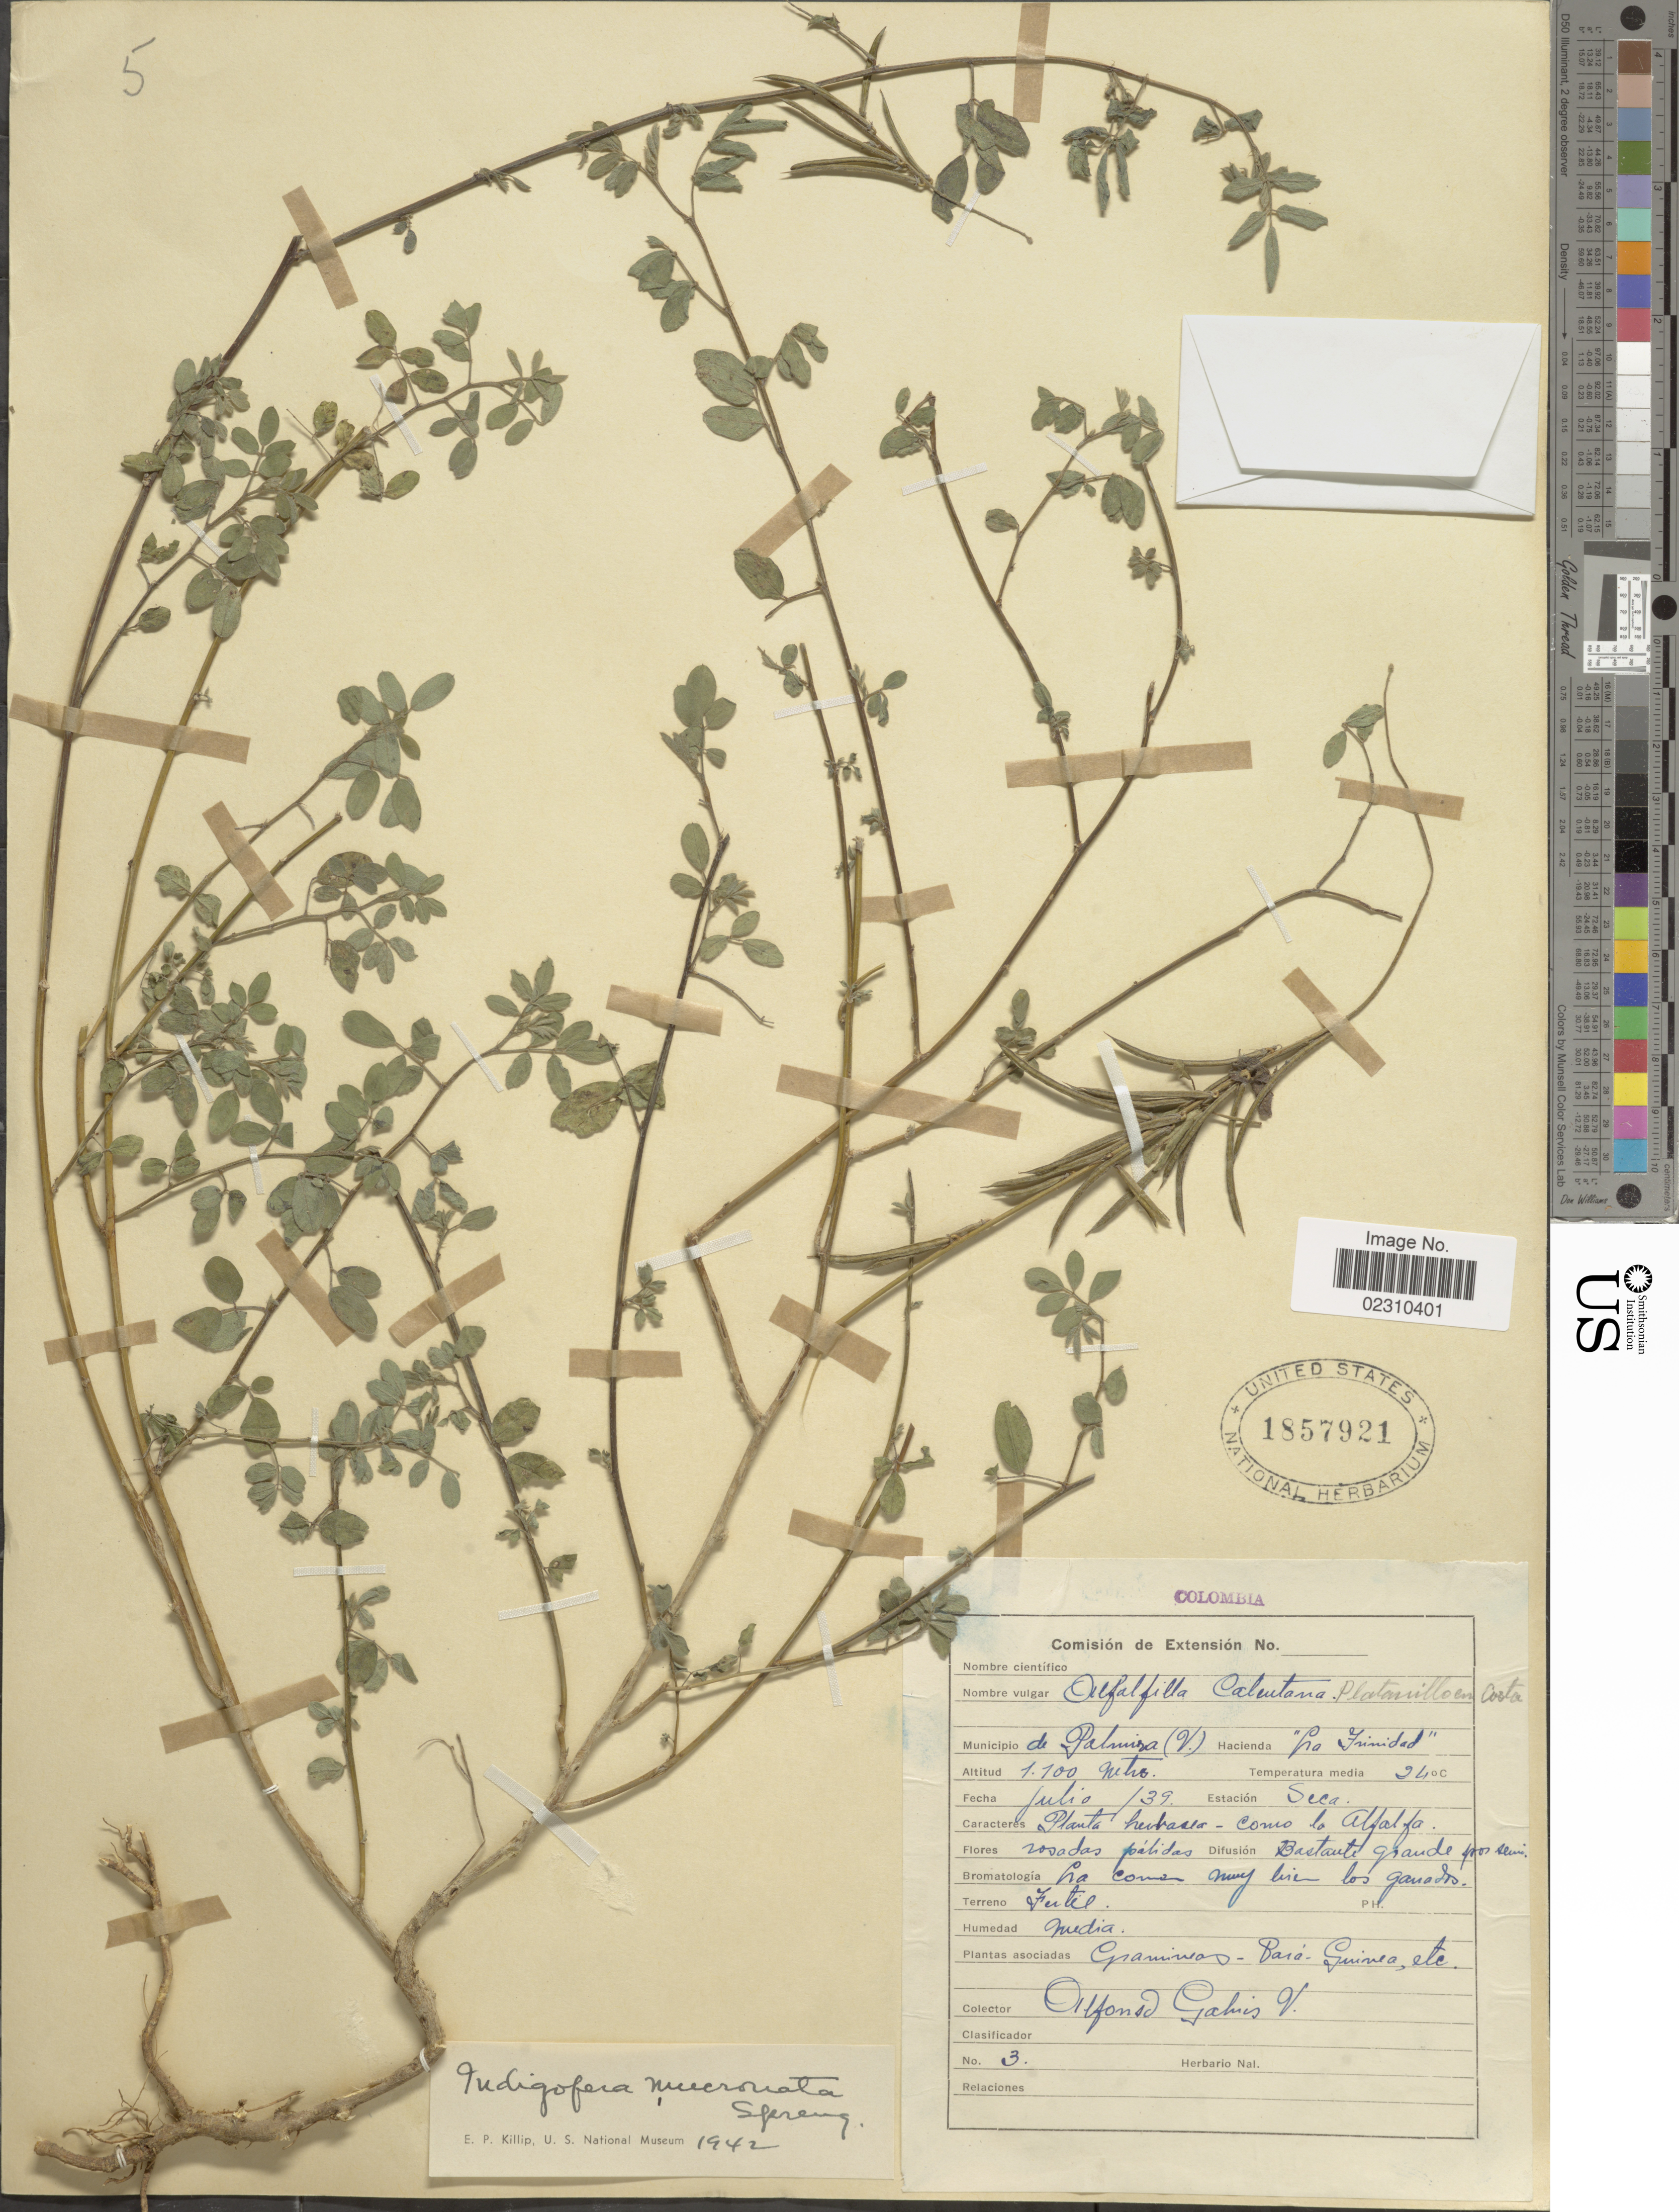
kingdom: Plantae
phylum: Tracheophyta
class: Magnoliopsida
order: Fabales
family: Fabaceae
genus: Indigofera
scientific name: Indigofera mucronata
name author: Lam.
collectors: A. Galvis V.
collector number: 3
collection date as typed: Transcribed d/m/y: /7/39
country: Colombia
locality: Colombia, Municpio de Palmira (V), Hacienda La Trinidad, Estacion Seca.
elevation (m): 1100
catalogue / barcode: US 1857921